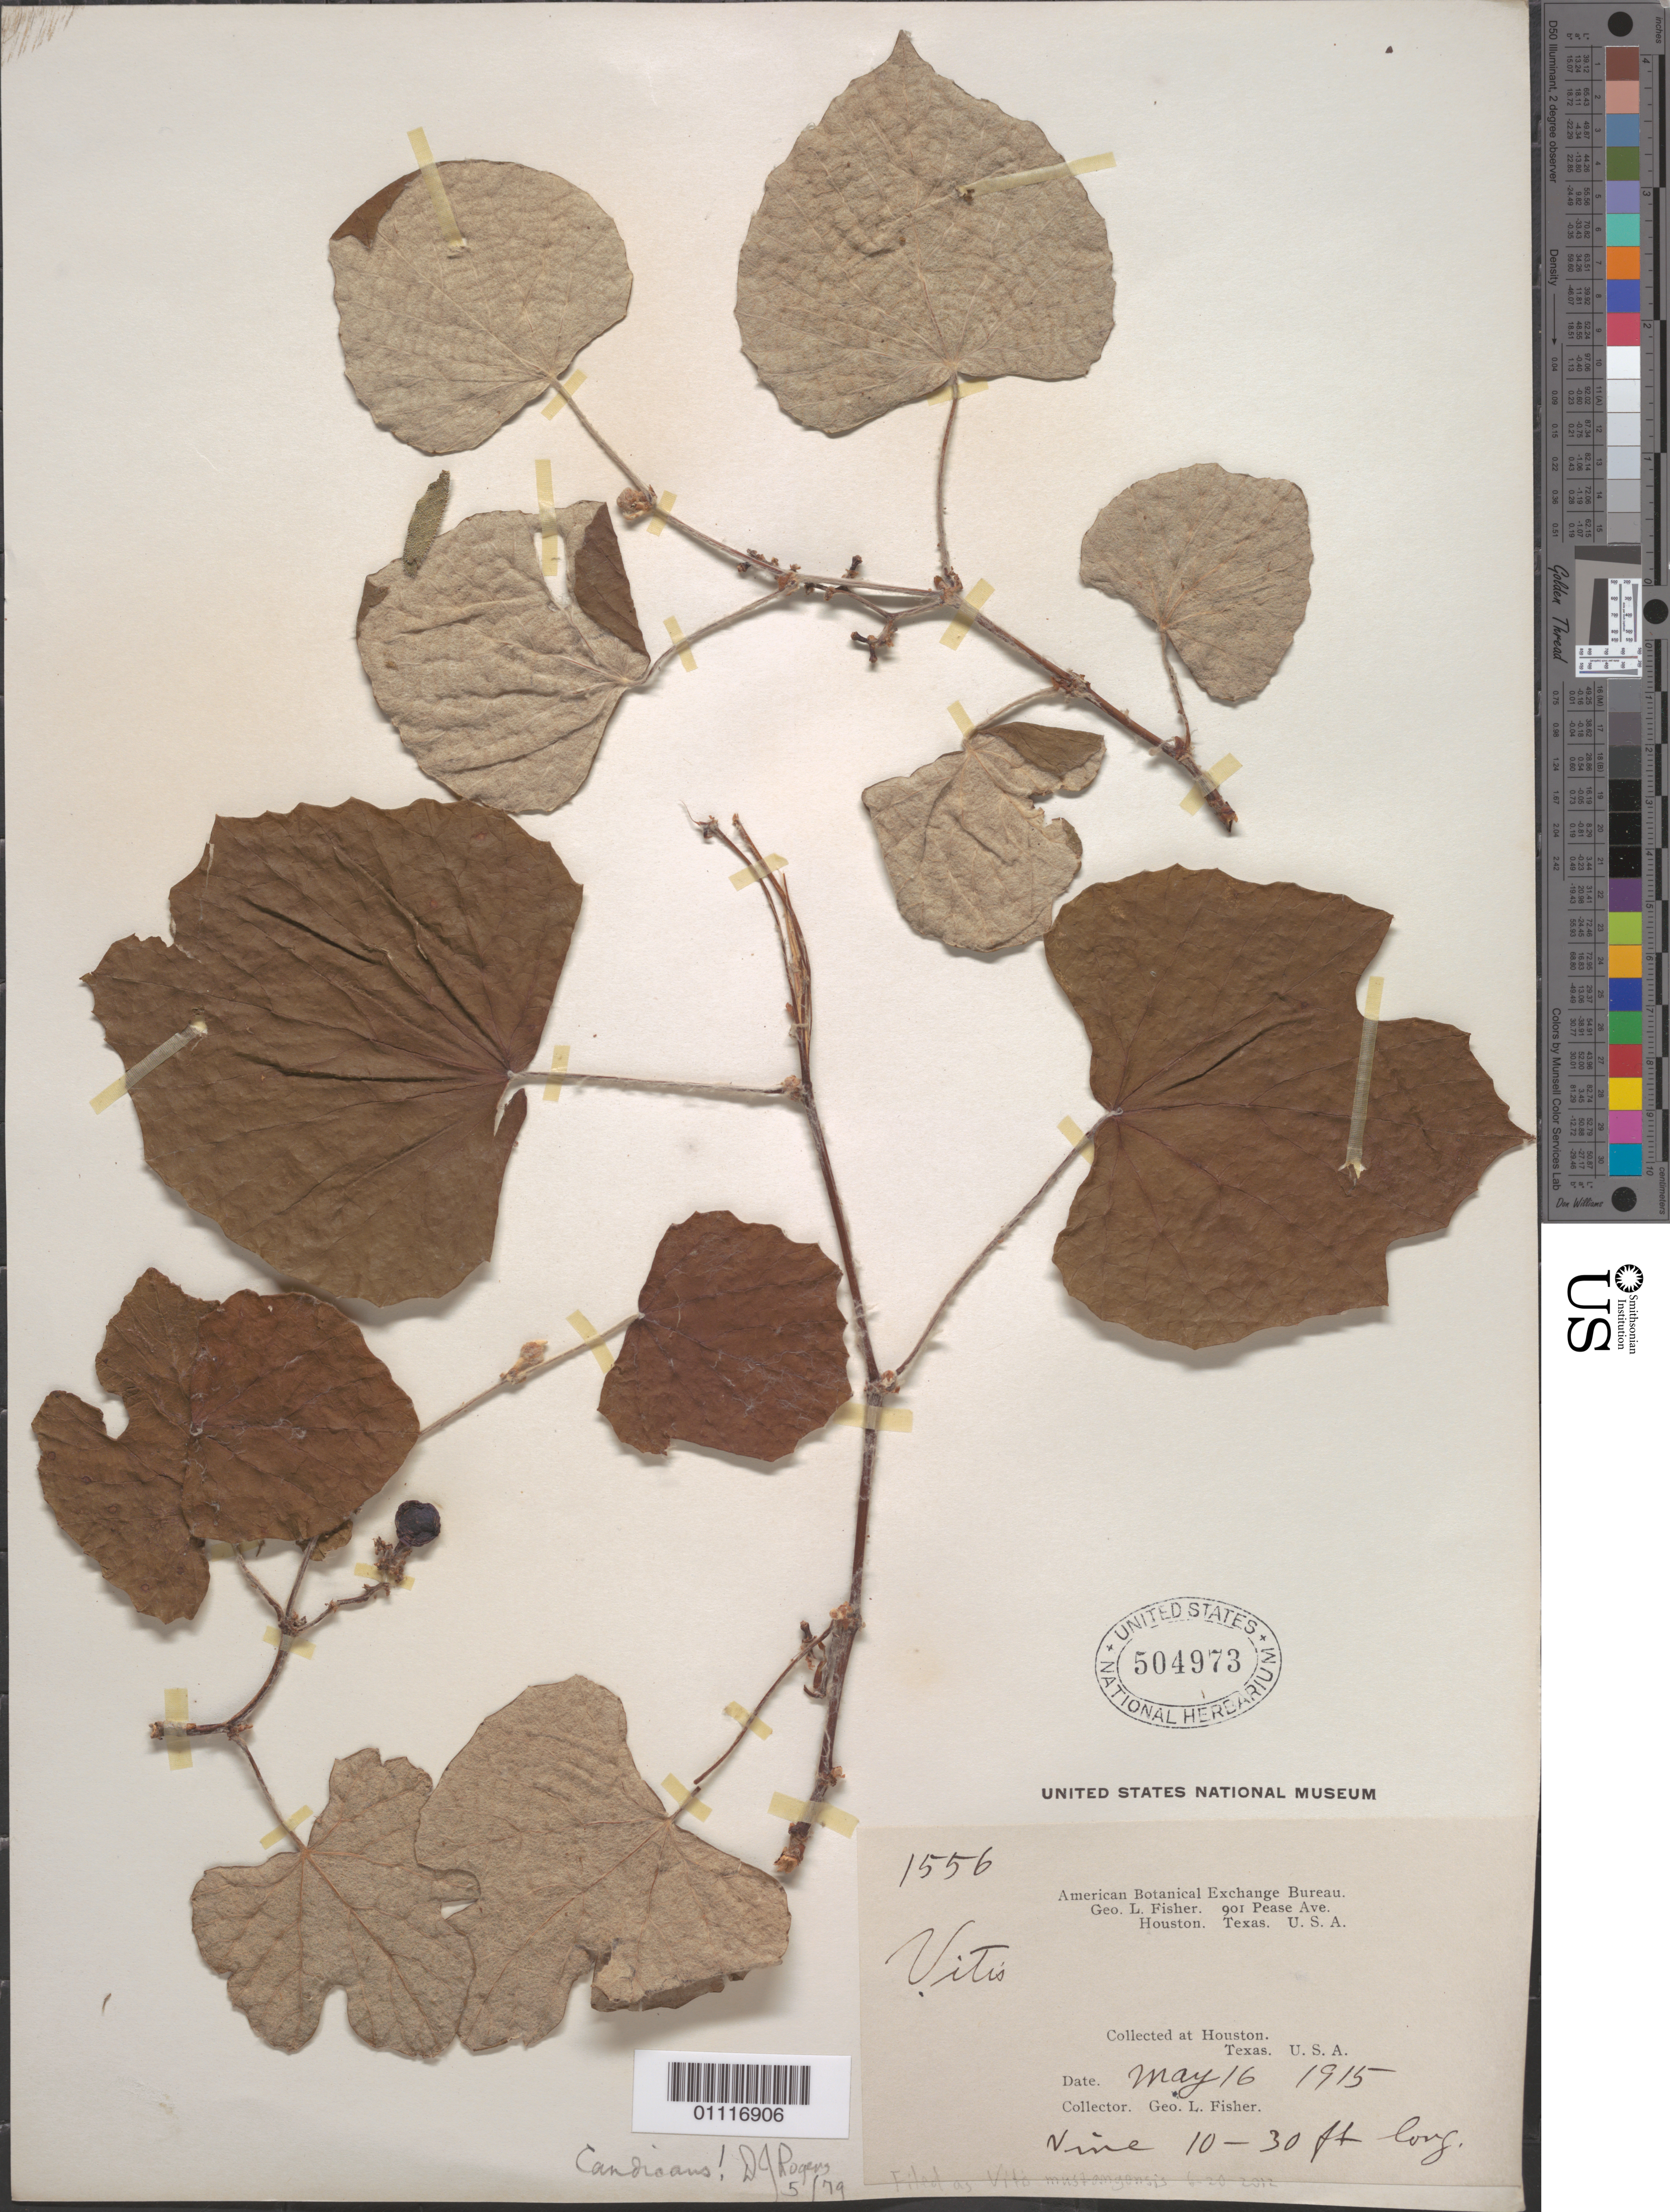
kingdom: Plantae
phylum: Tracheophyta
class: Magnoliopsida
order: Vitales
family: Vitaceae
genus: Vitis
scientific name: Vitis mustangensis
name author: Buckley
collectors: G. L. Fisher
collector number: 1556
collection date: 1915-05-16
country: United States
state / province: Texas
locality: Houston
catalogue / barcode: US 504973